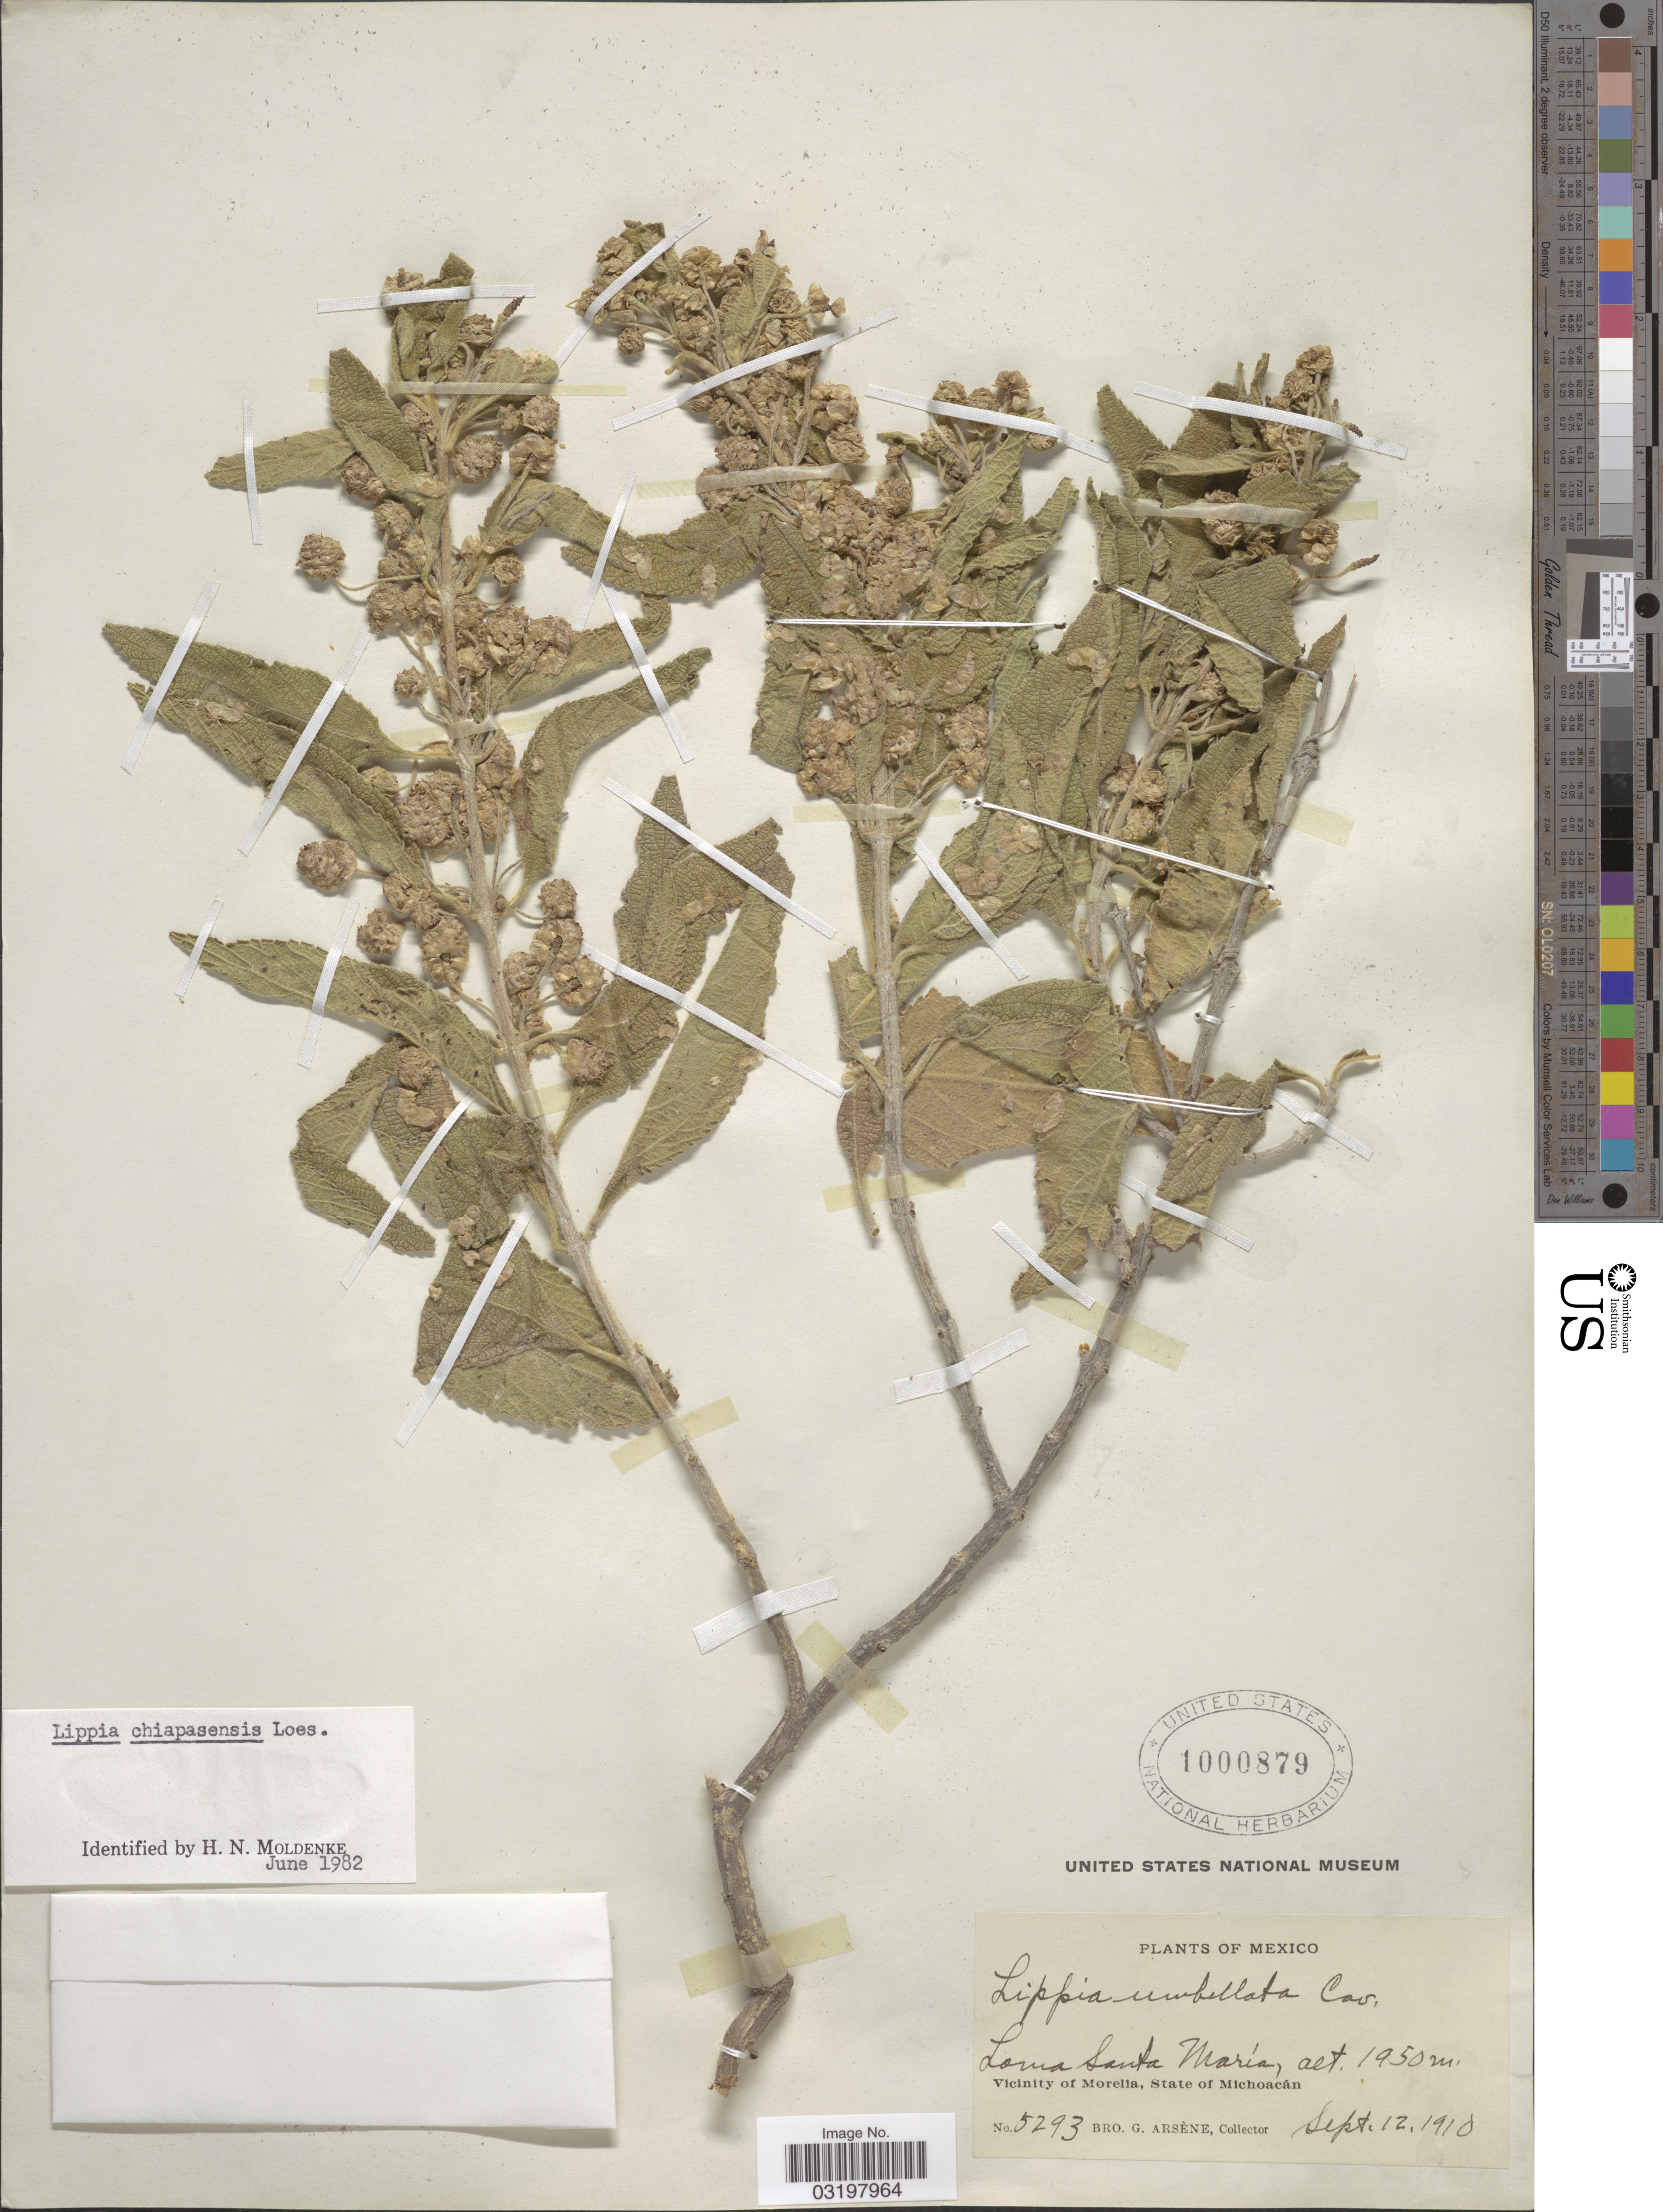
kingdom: Plantae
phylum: Tracheophyta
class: Magnoliopsida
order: Lamiales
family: Verbenaceae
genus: Lippia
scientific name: Lippia chiapasensis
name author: Loes.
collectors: Bro. G. Arsène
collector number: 5293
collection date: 1910-09-12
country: Mexico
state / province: Michoacán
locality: Loma Santa María. Vicinity of Morelia, State of Michoacán.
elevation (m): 1950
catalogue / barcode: US 1000879